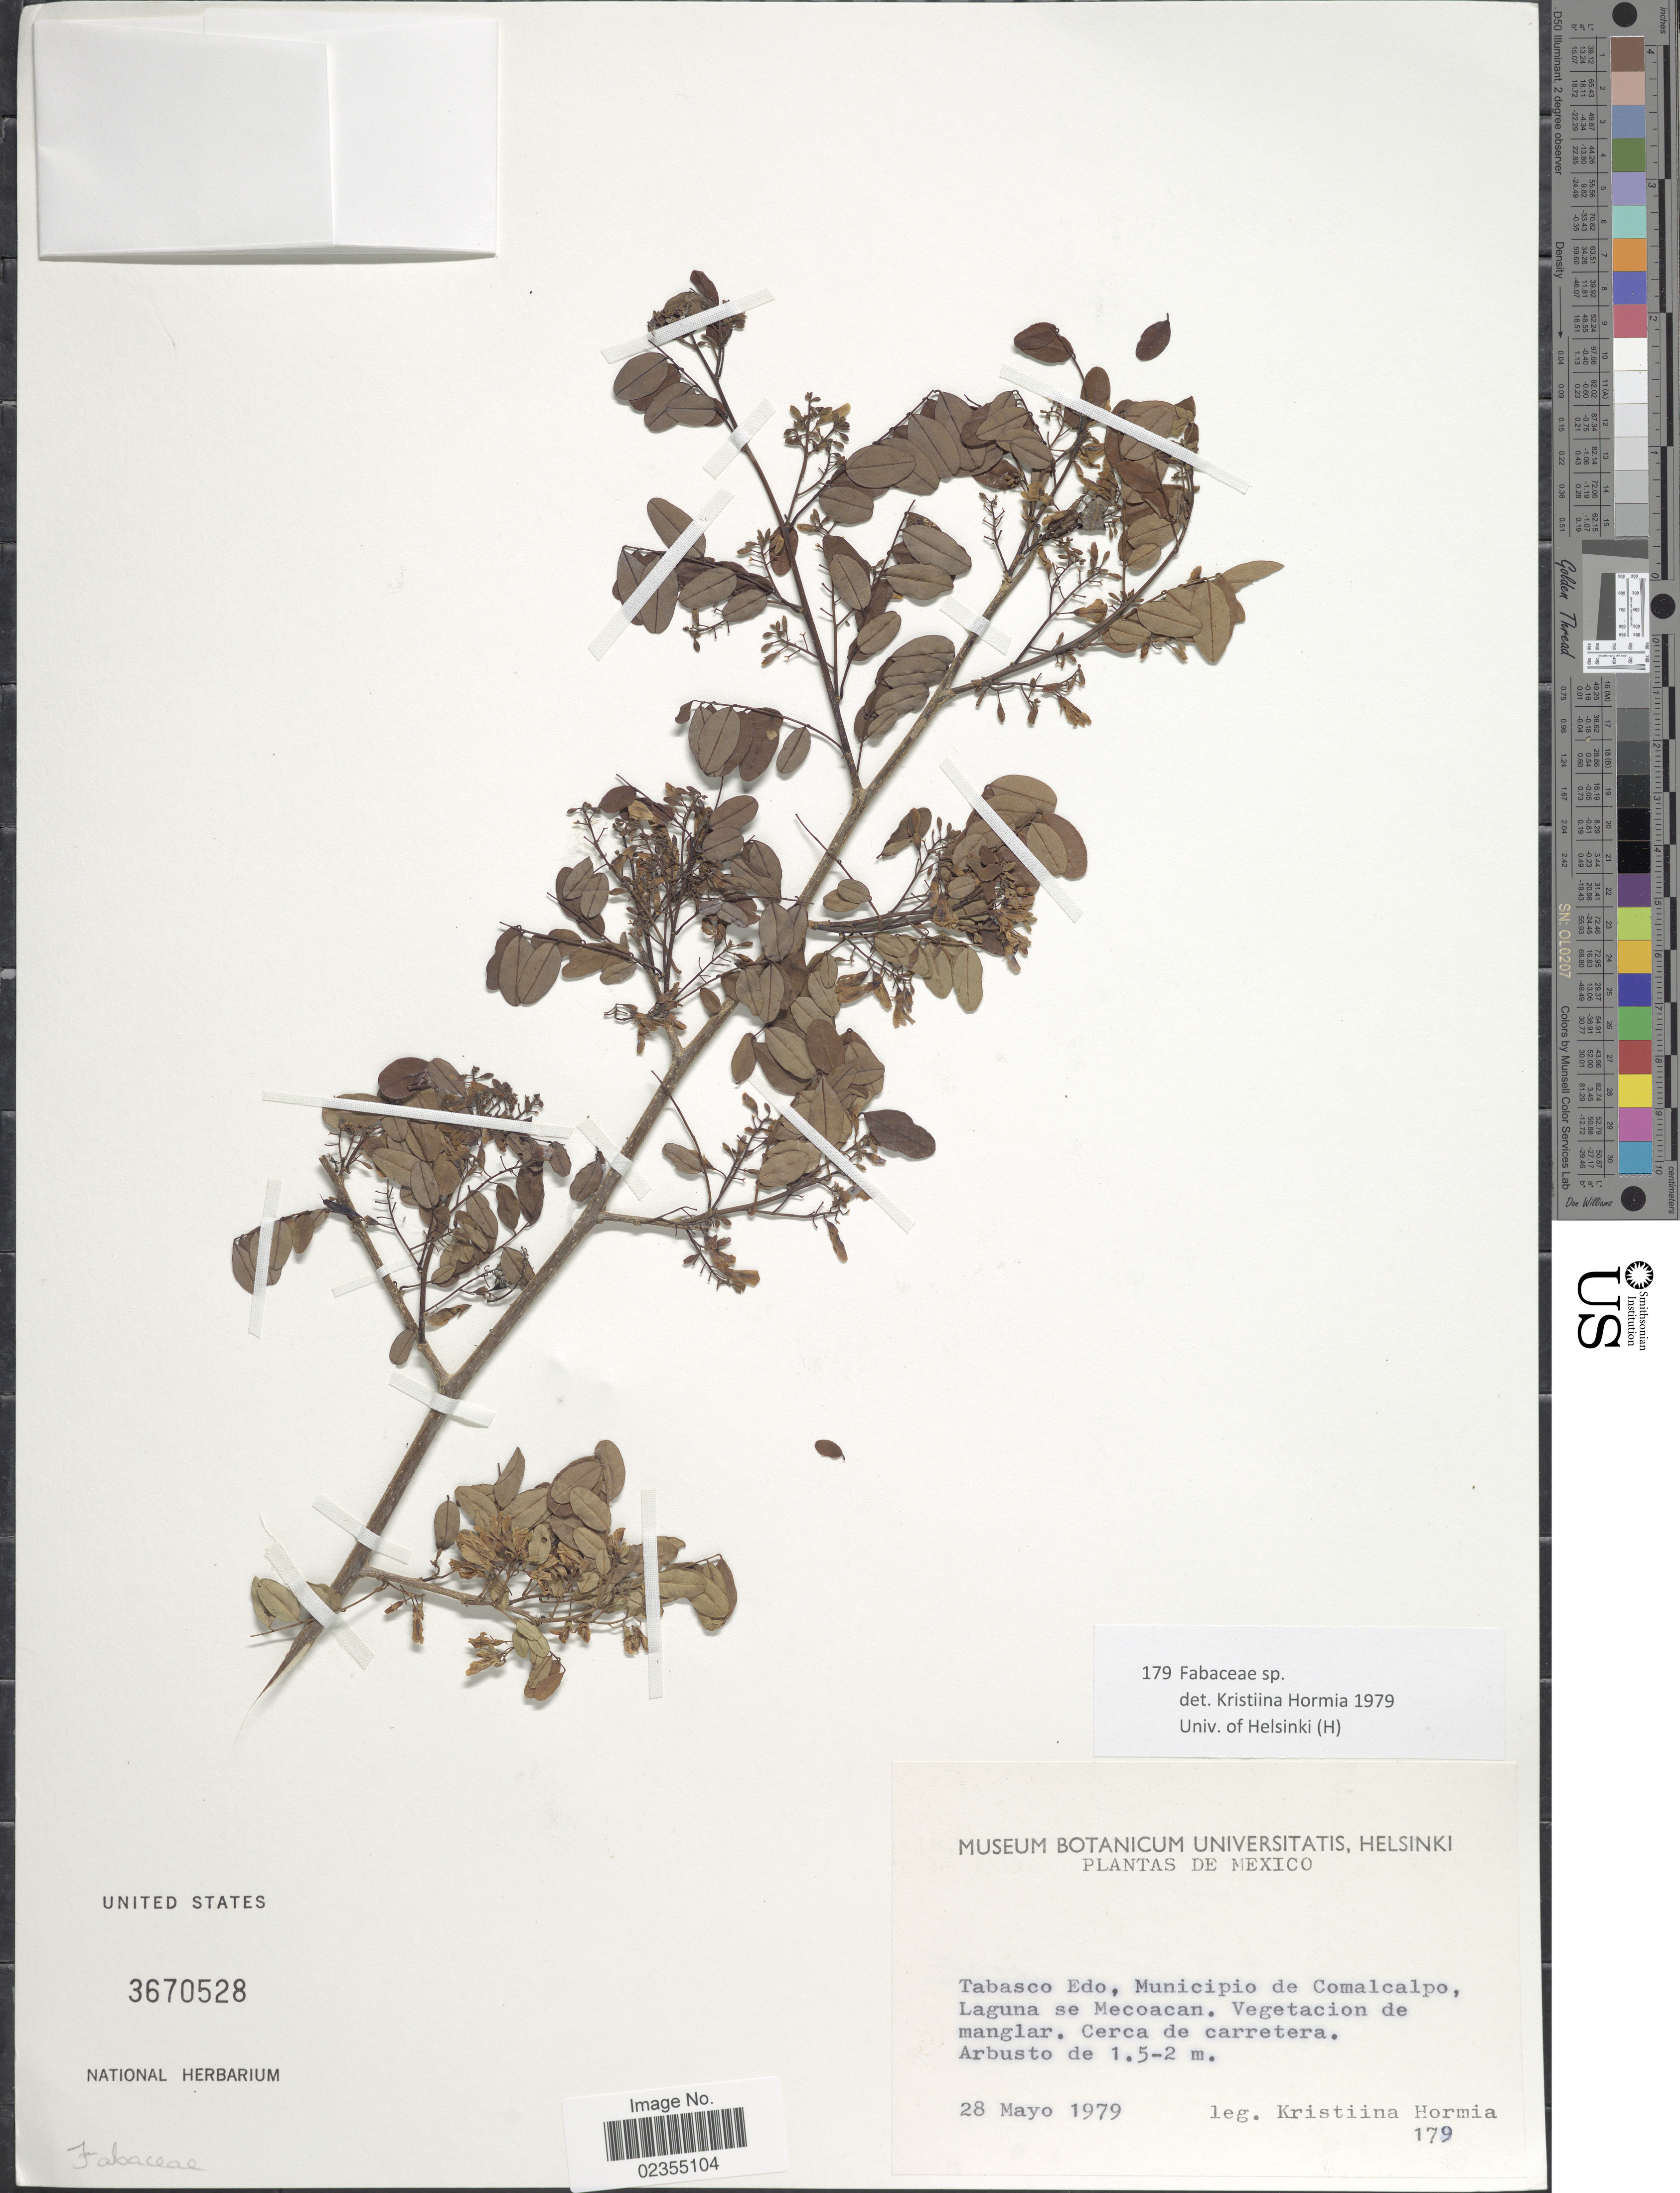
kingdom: Plantae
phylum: Tracheophyta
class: Magnoliopsida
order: Fabales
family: Fabaceae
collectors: K. Hormia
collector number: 179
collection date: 1979-05-28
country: Mexico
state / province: Tabasco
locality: Municipio de Comalcalpo, Laguna se Mecoacan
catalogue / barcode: US 3670528